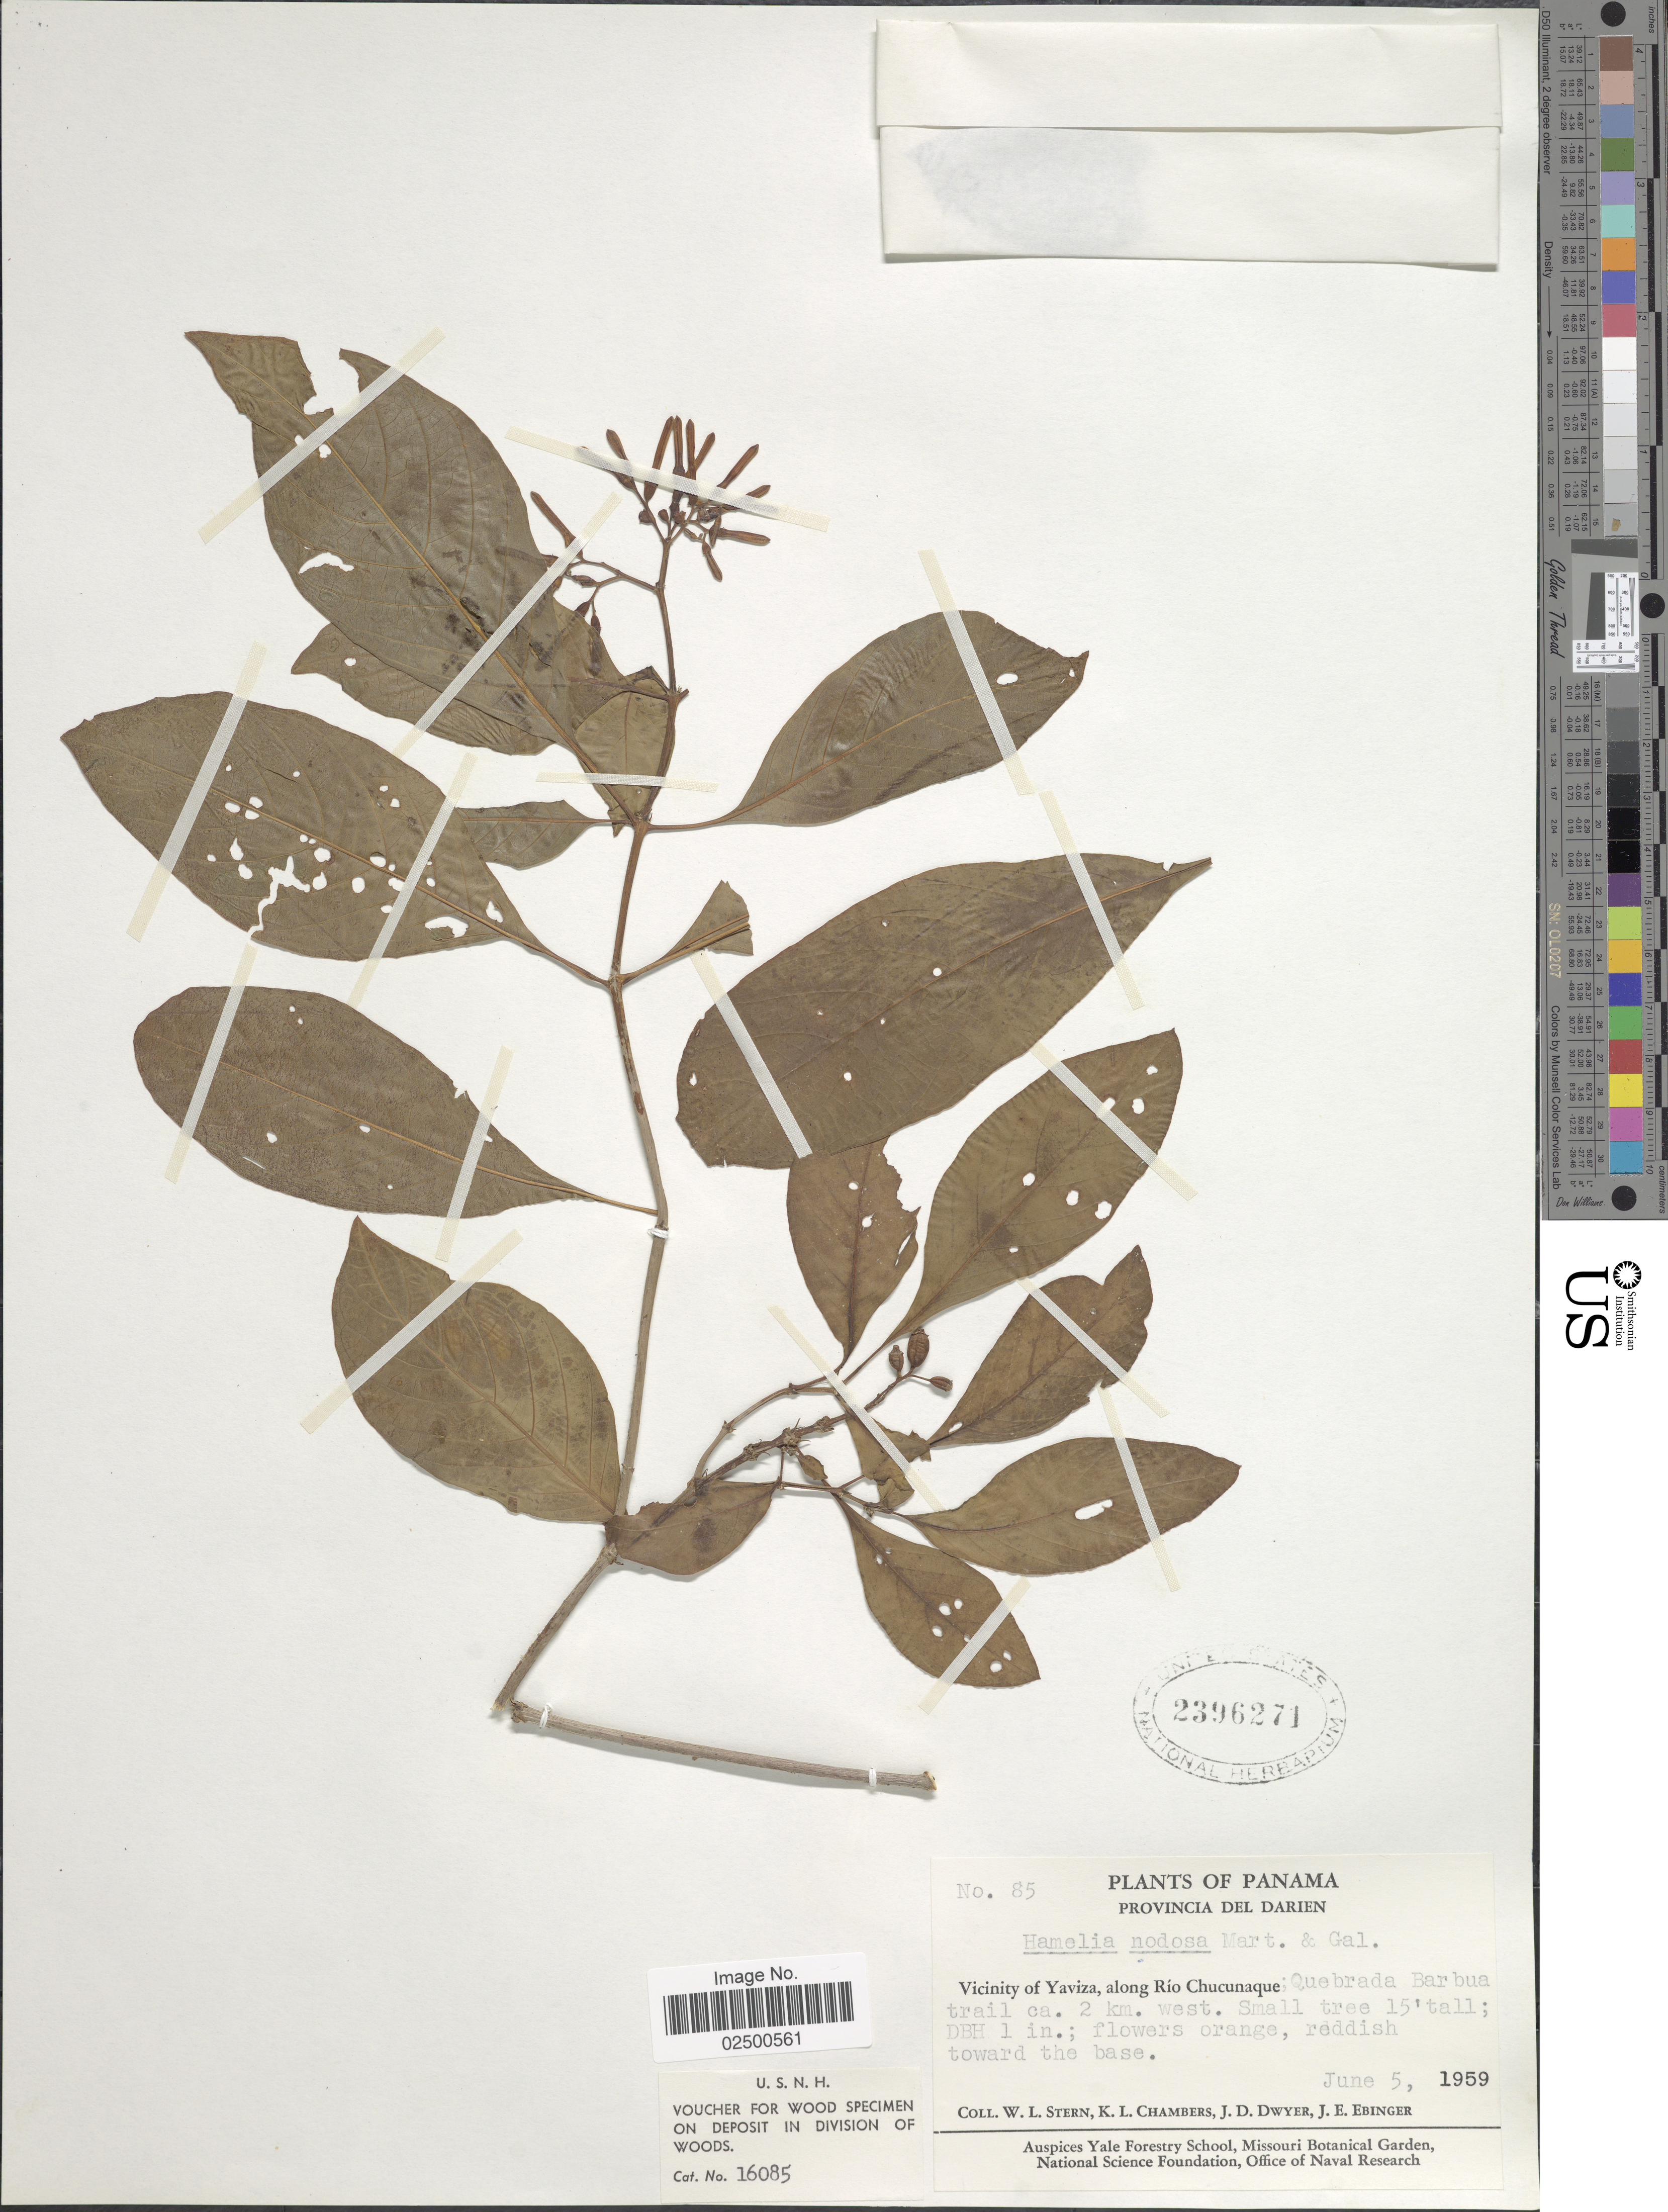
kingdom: Plantae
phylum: Tracheophyta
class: Magnoliopsida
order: Gentianales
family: Rubiaceae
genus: Hamelia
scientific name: Hamelia nodosa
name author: M. Martens & Galeotti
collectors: W. L. Stern, K. Chambers, J. D. Dwyer & J. Ebinger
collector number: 85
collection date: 1959-06-05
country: Panama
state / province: Darién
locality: Vicinity of Yaviza, along Rio Chucunaque; Quebrada Bar bua trail ca. 2 km. west.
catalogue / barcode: US 2396271